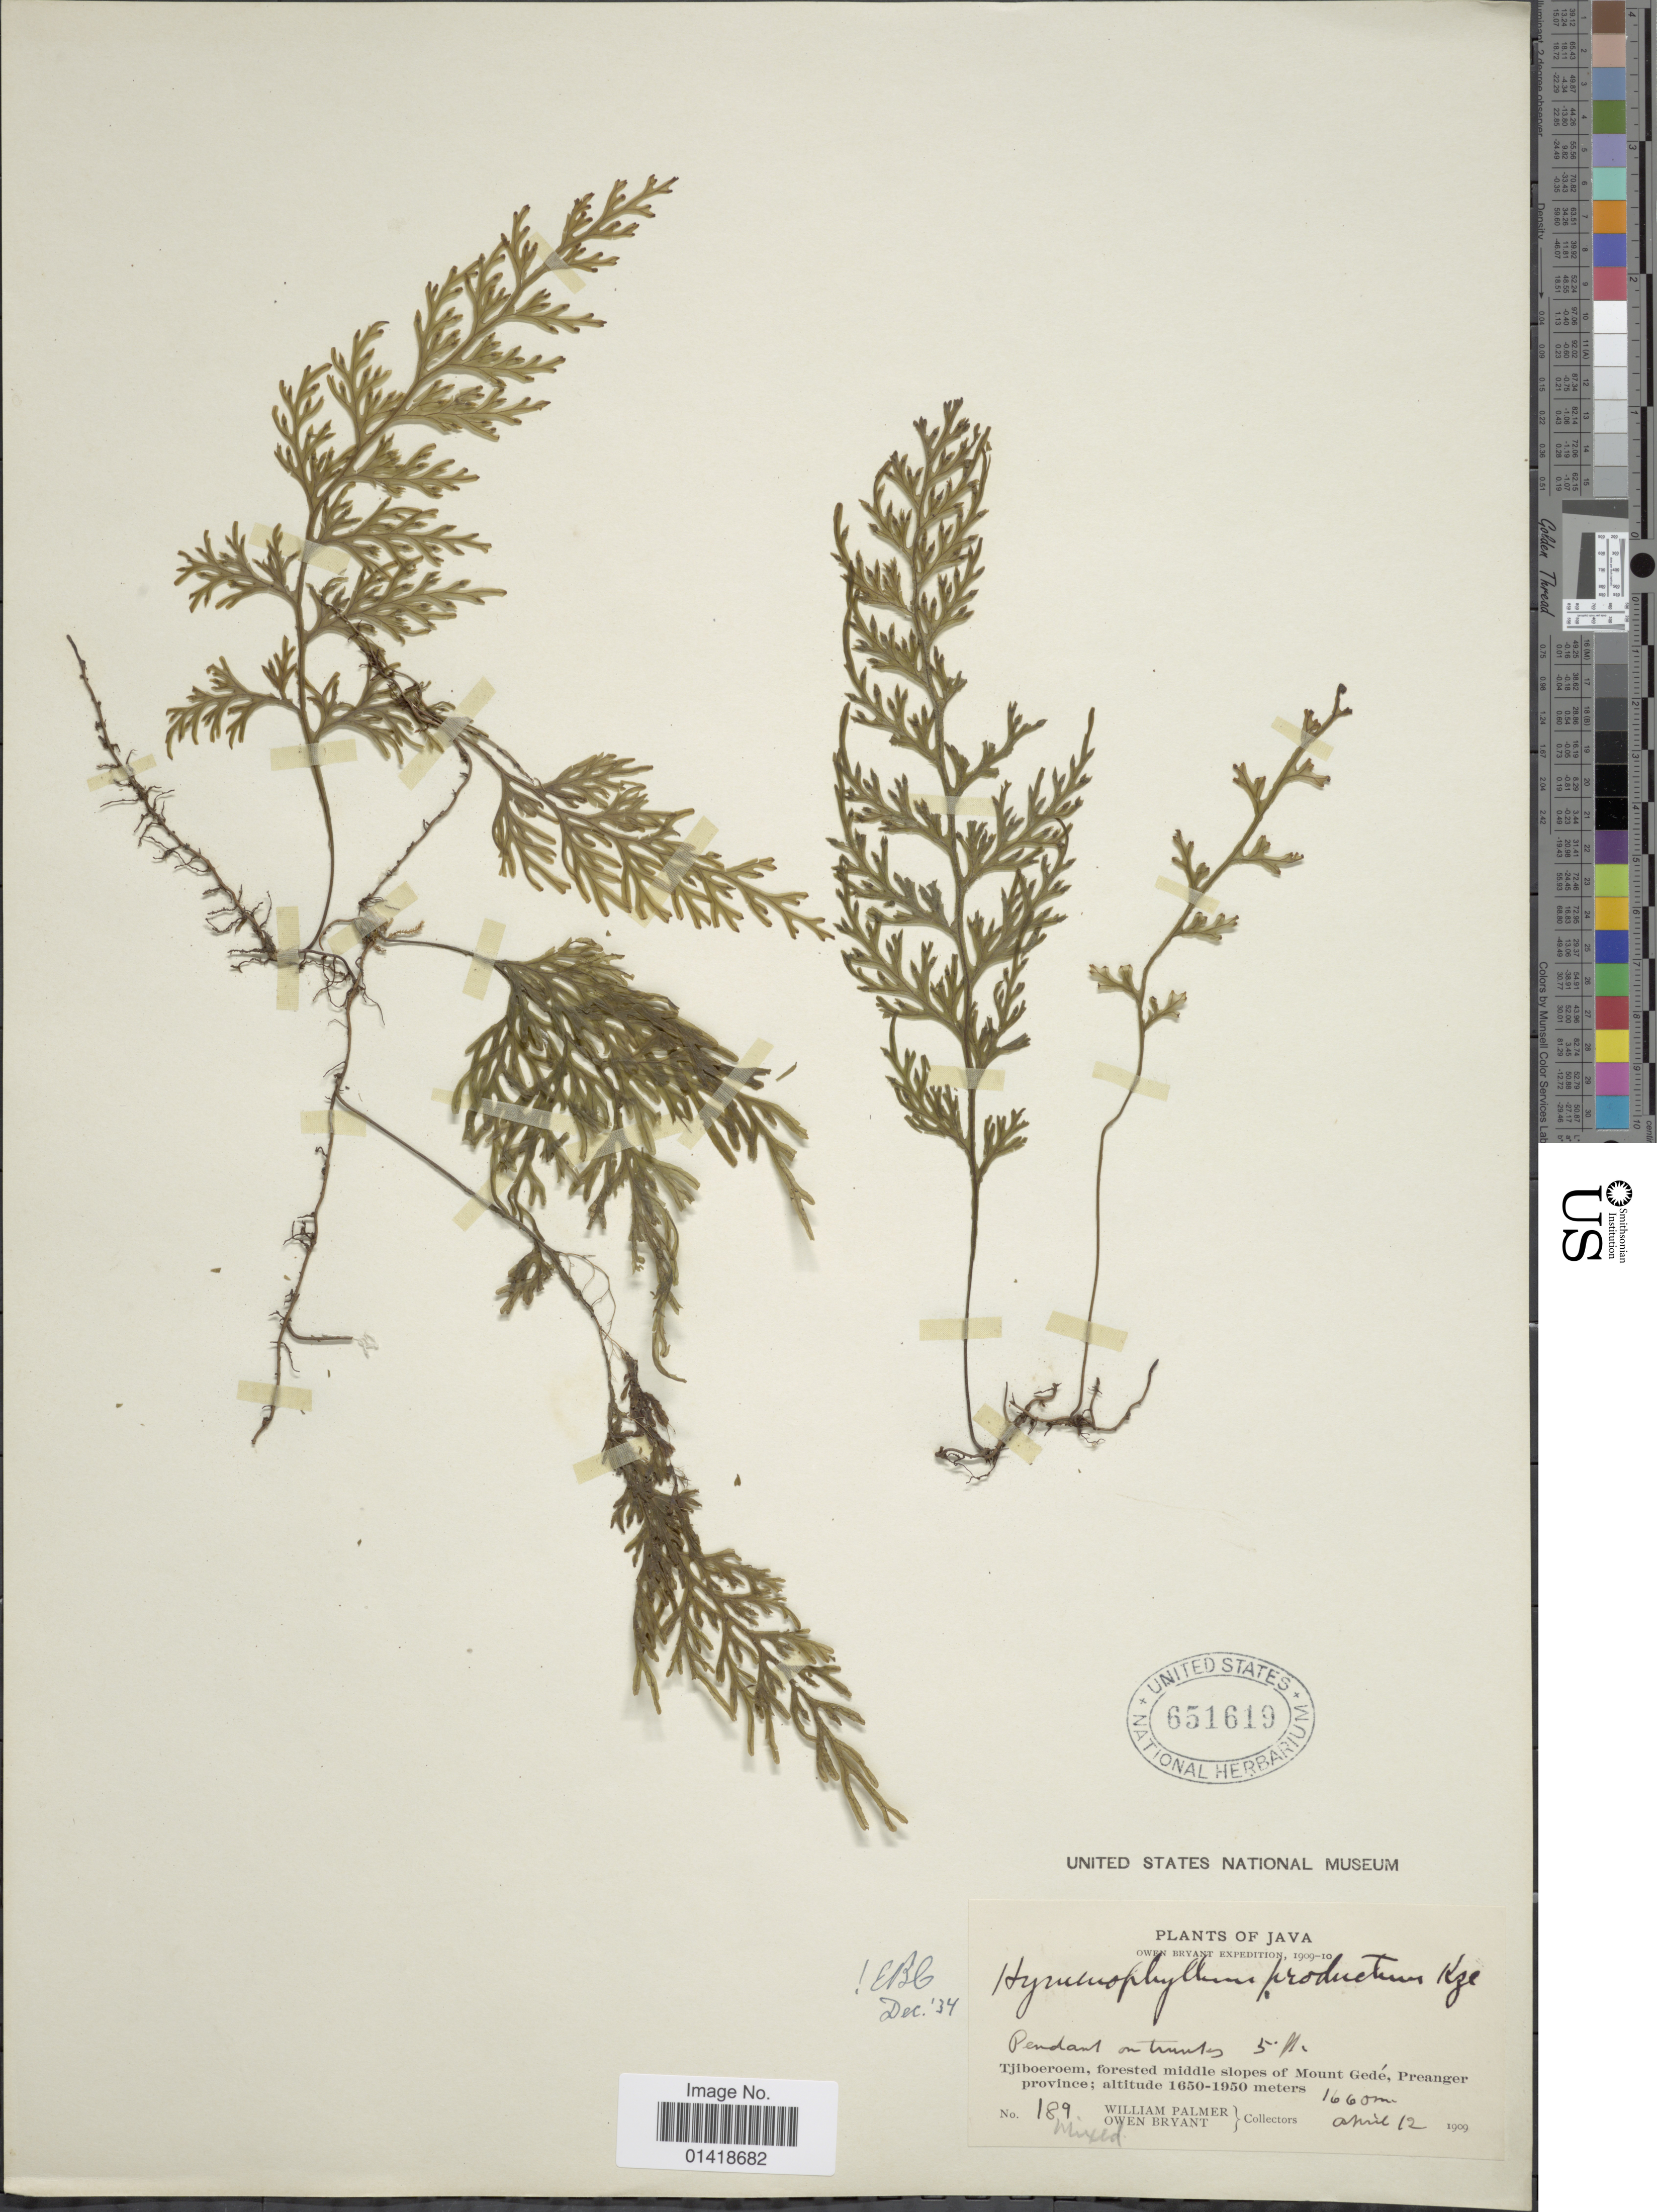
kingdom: Plantae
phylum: Tracheophyta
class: Polypodiopsida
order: Hymenophyllales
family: Hymenophyllaceae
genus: Hymenophyllum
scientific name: Hymenophyllum productum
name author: Kunze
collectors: W. Palmer & O. Bryant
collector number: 189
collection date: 1909-04-12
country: Indonesia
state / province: Java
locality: Tjiboeroen, forested middle of Mount Gede, Preanger province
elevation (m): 1660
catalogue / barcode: US 651619